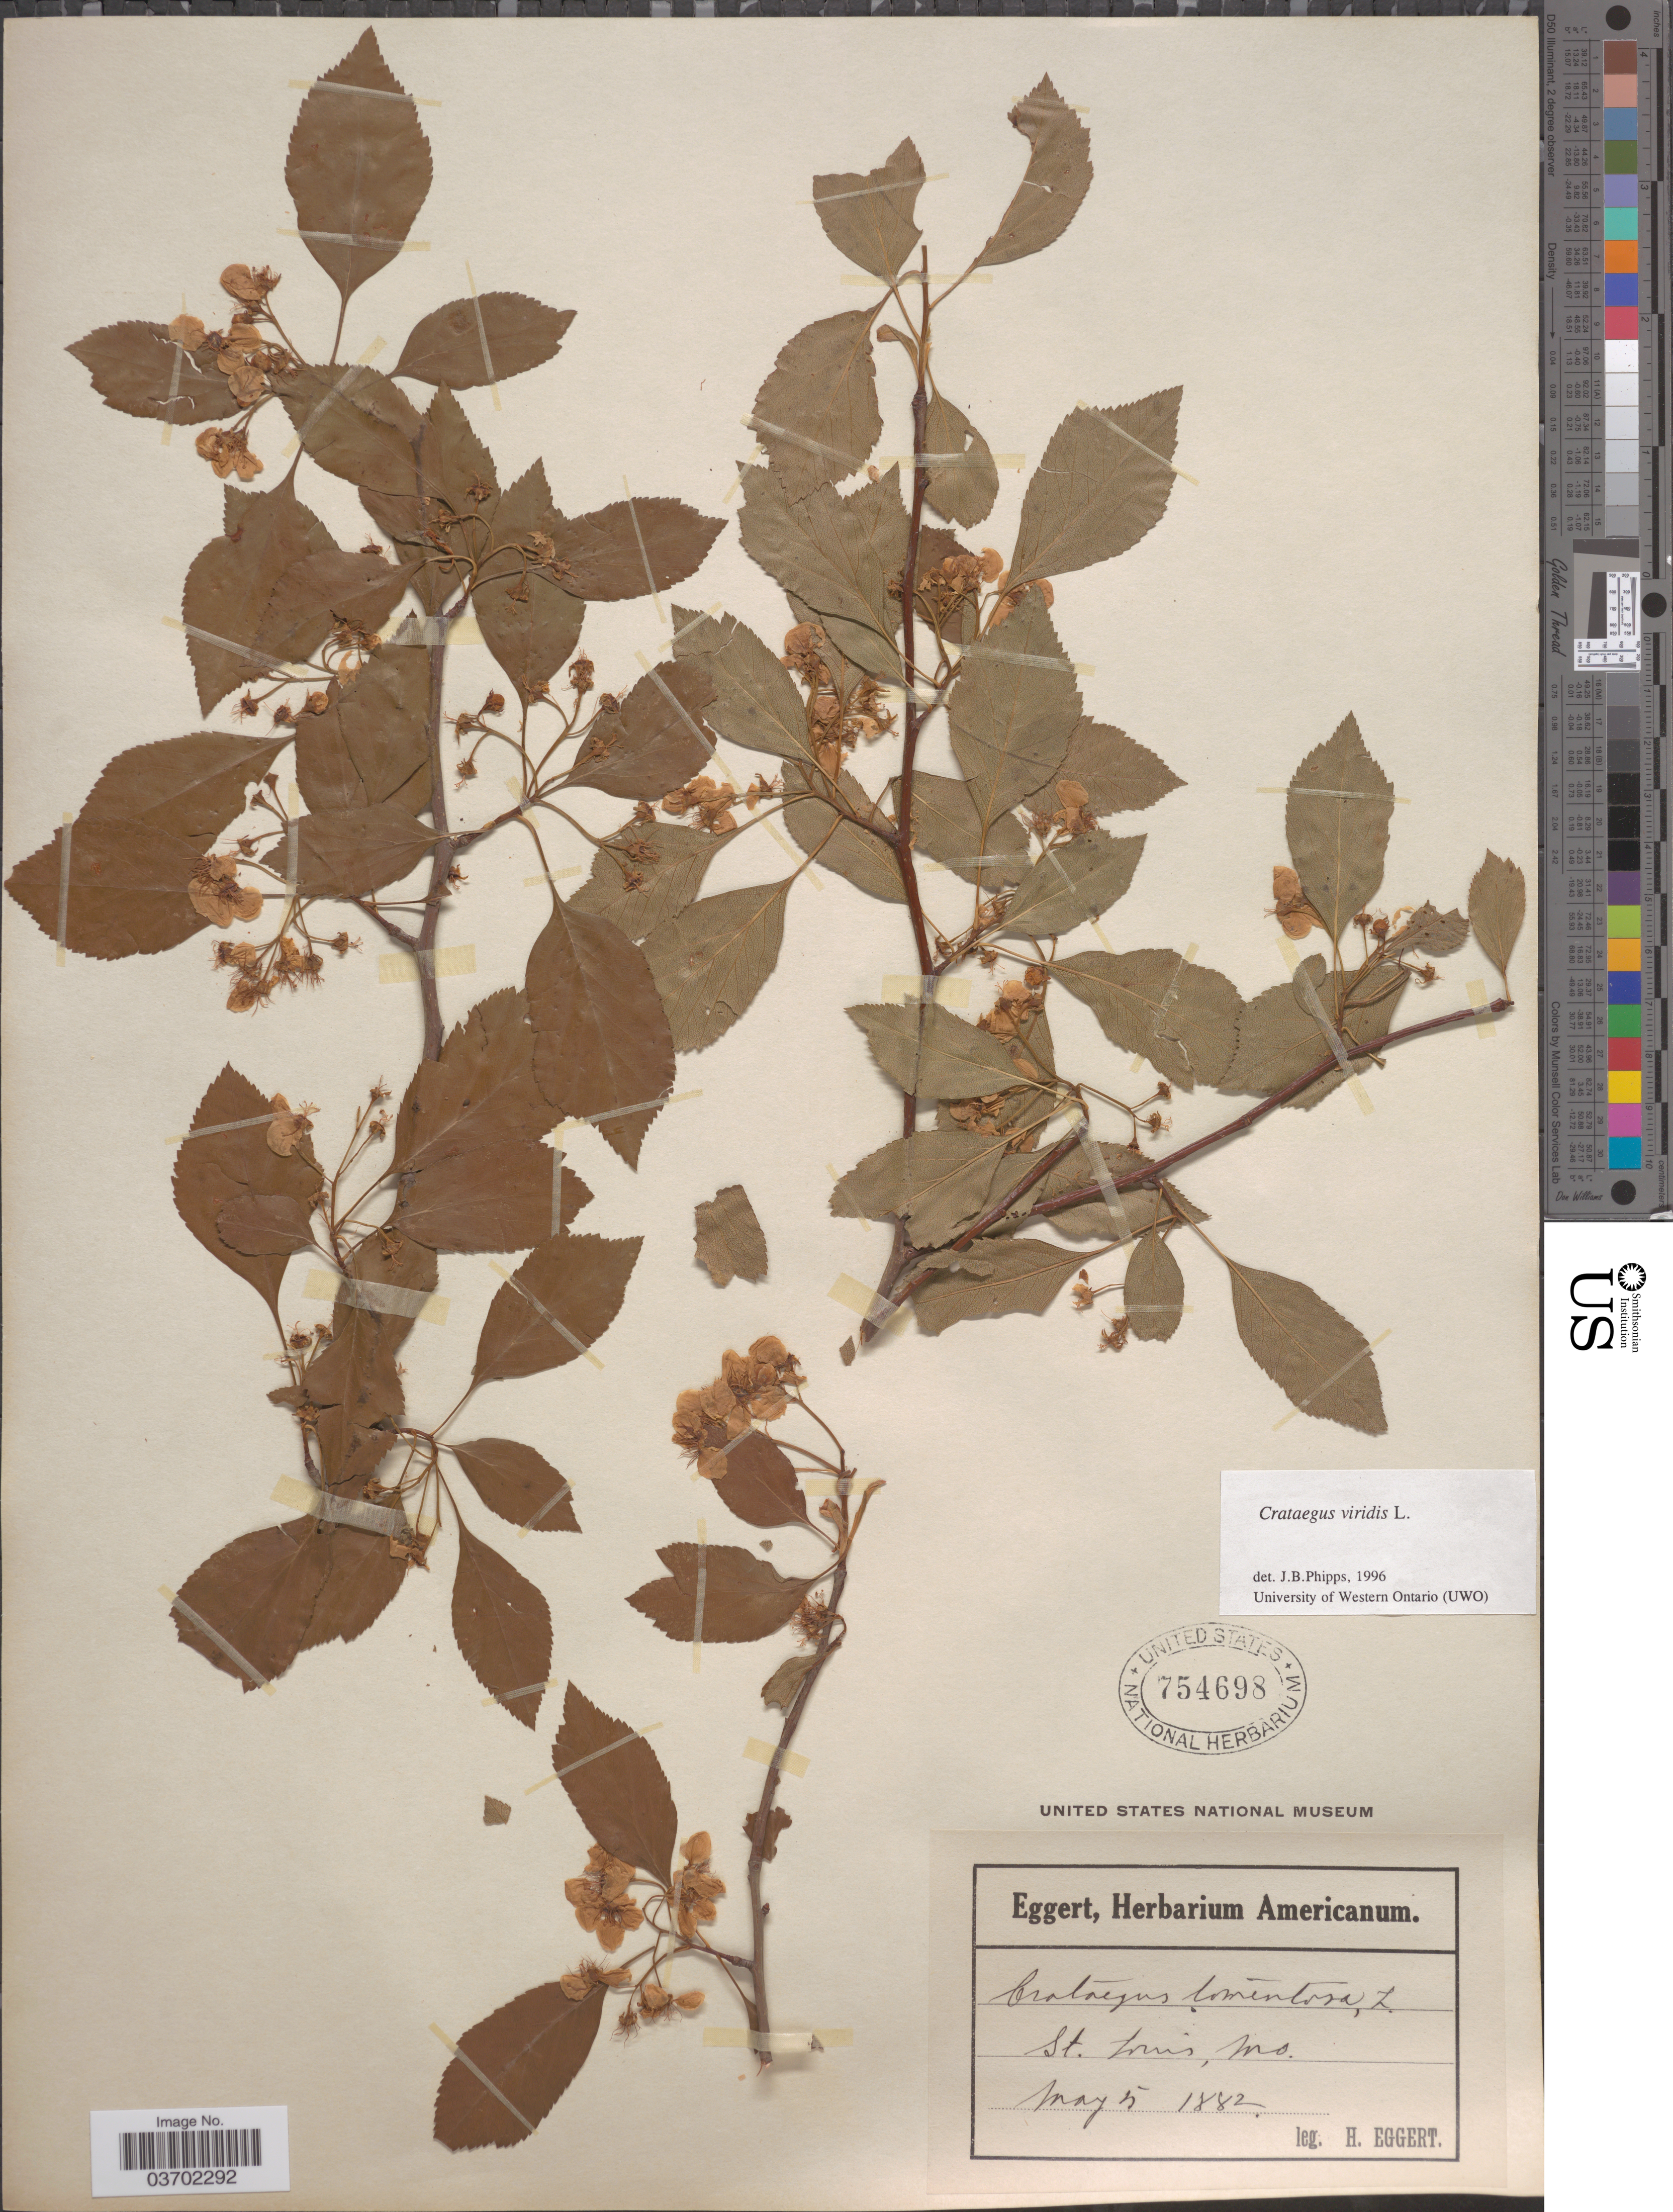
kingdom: Plantae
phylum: Tracheophyta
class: Magnoliopsida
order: Rosales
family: Rosaceae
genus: Crataegus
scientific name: Crataegus viridis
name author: L.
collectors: H. Eggert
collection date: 1882-05-05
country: United States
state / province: Missouri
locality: St. Louis.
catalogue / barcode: US 754698